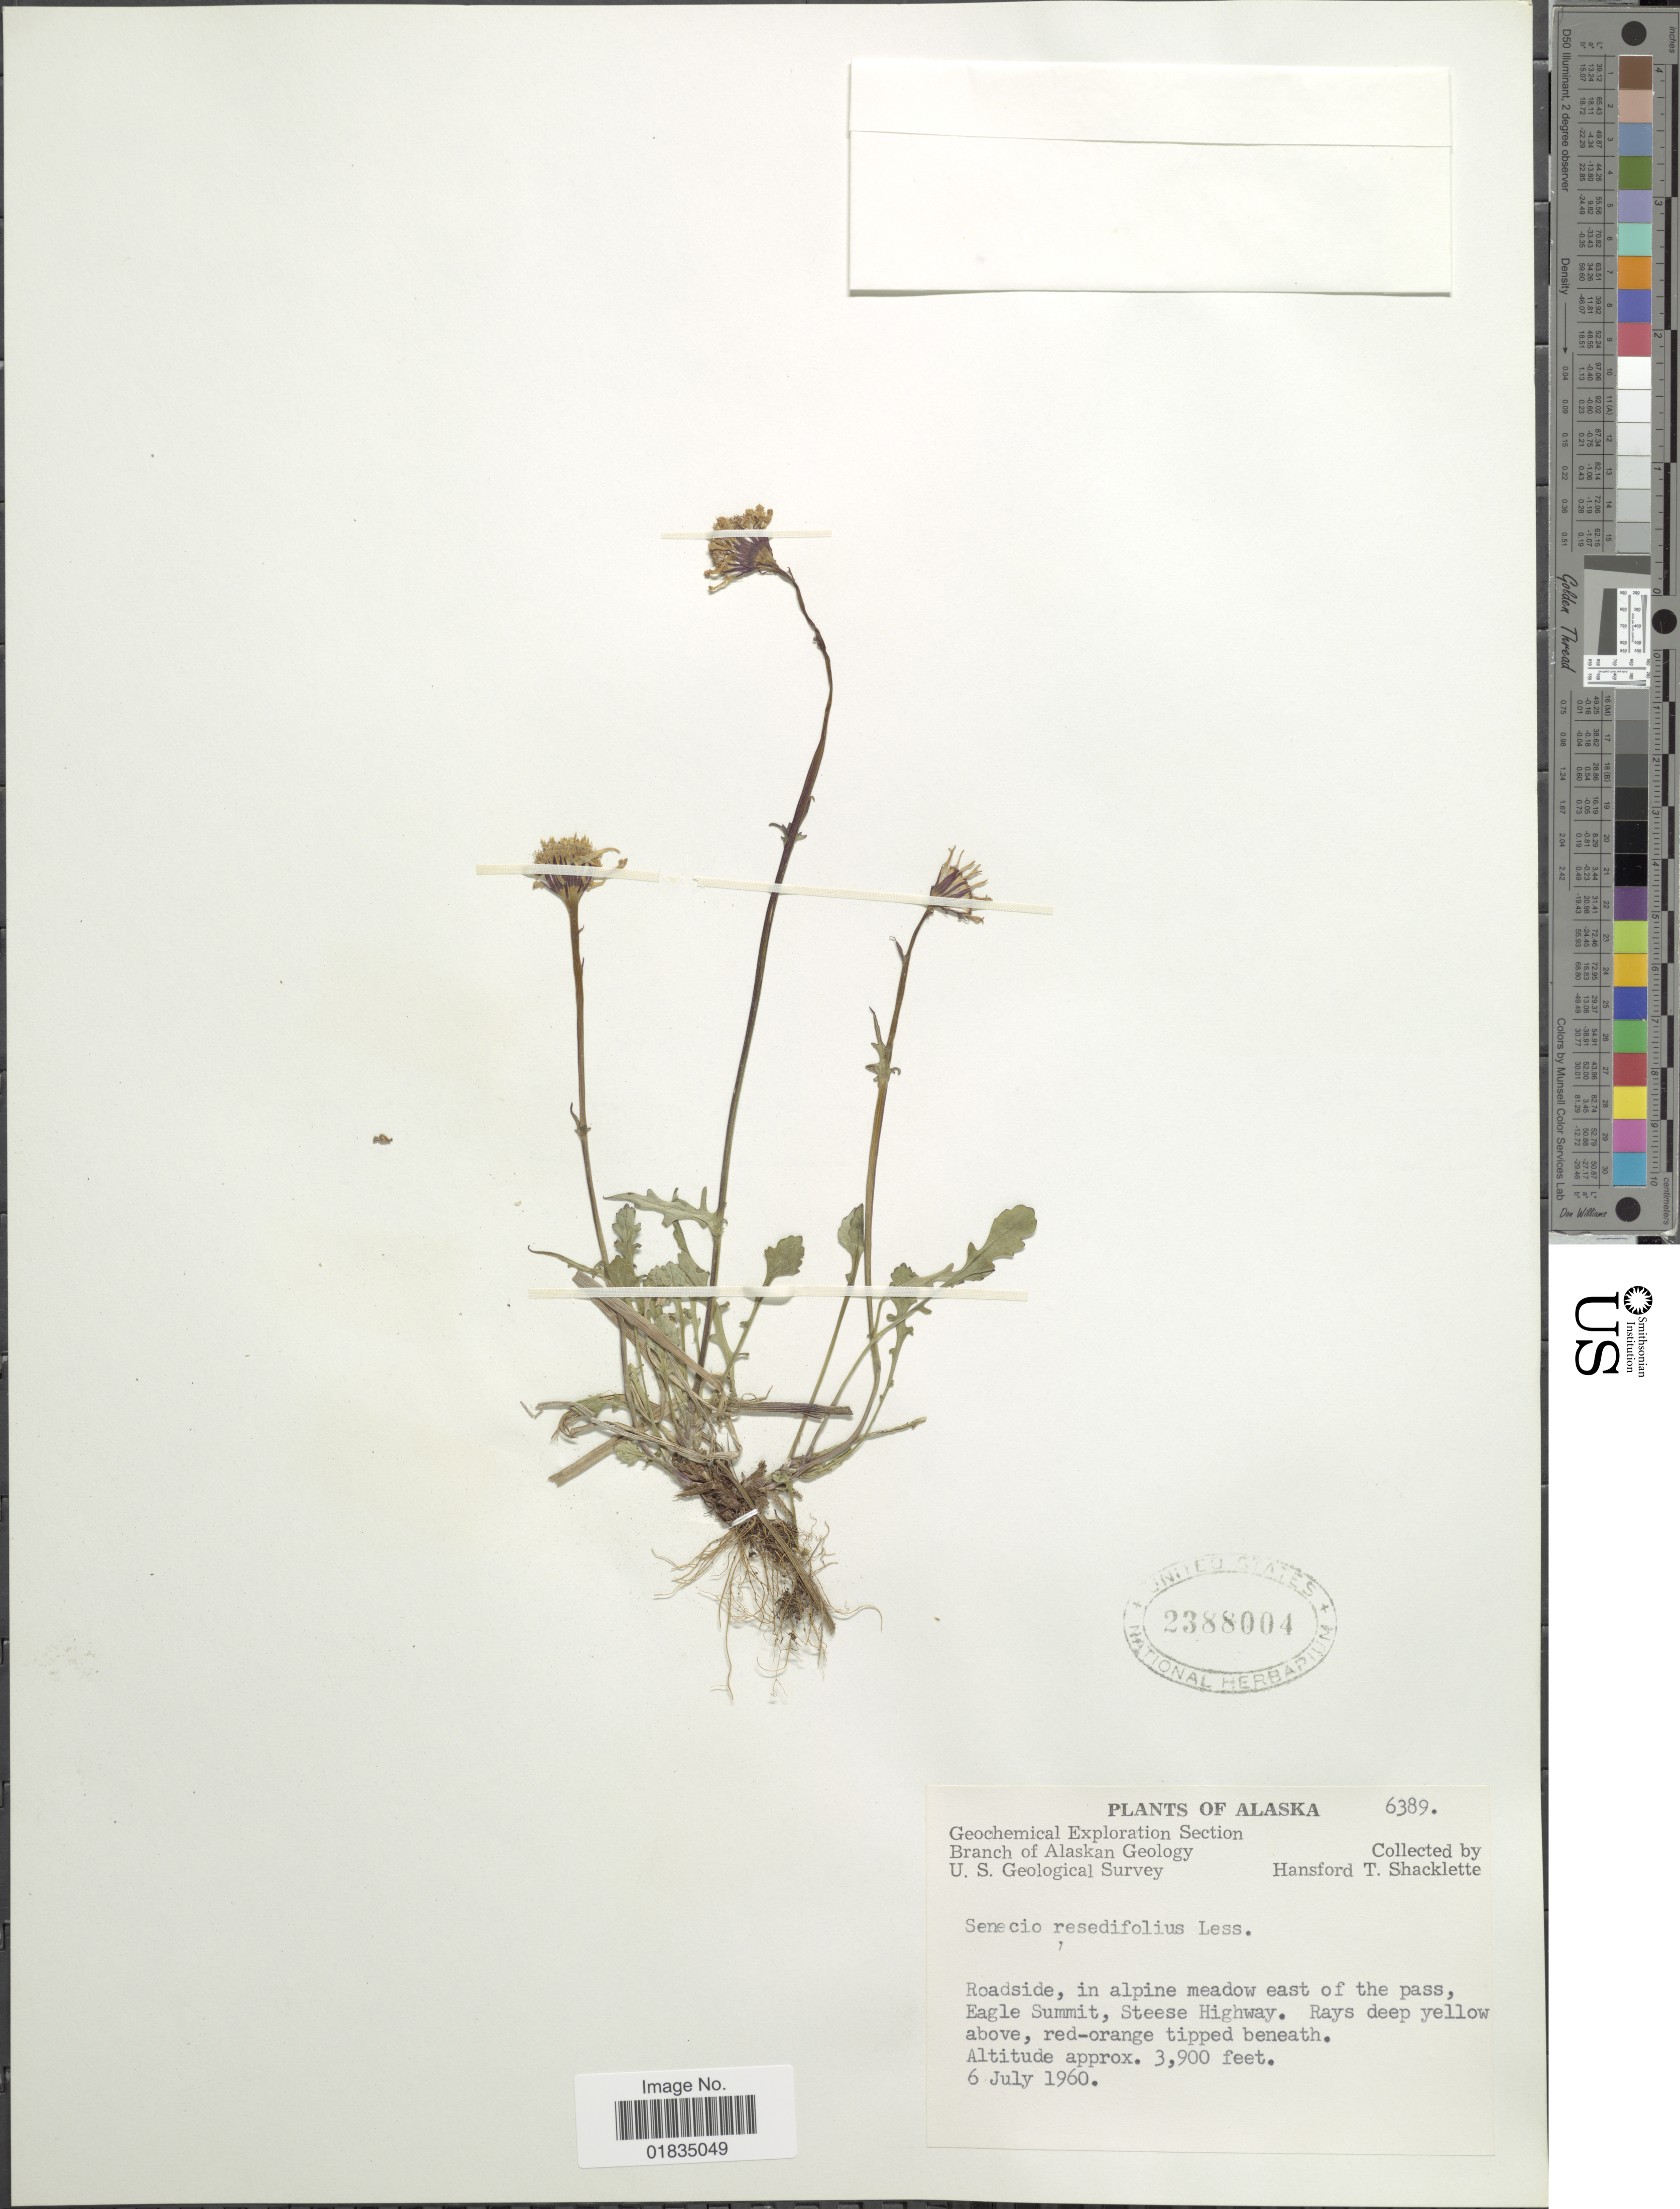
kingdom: Plantae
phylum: Tracheophyta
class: Magnoliopsida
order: Asterales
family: Asteraceae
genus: Packera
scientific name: Packera heterophylla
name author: (Fisch.) E. Wiebe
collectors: H. Shacklette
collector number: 6389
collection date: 1960-07-06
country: United States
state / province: Alaska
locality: Eagle Summit, Steese Highway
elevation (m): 1189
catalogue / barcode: US 2388004